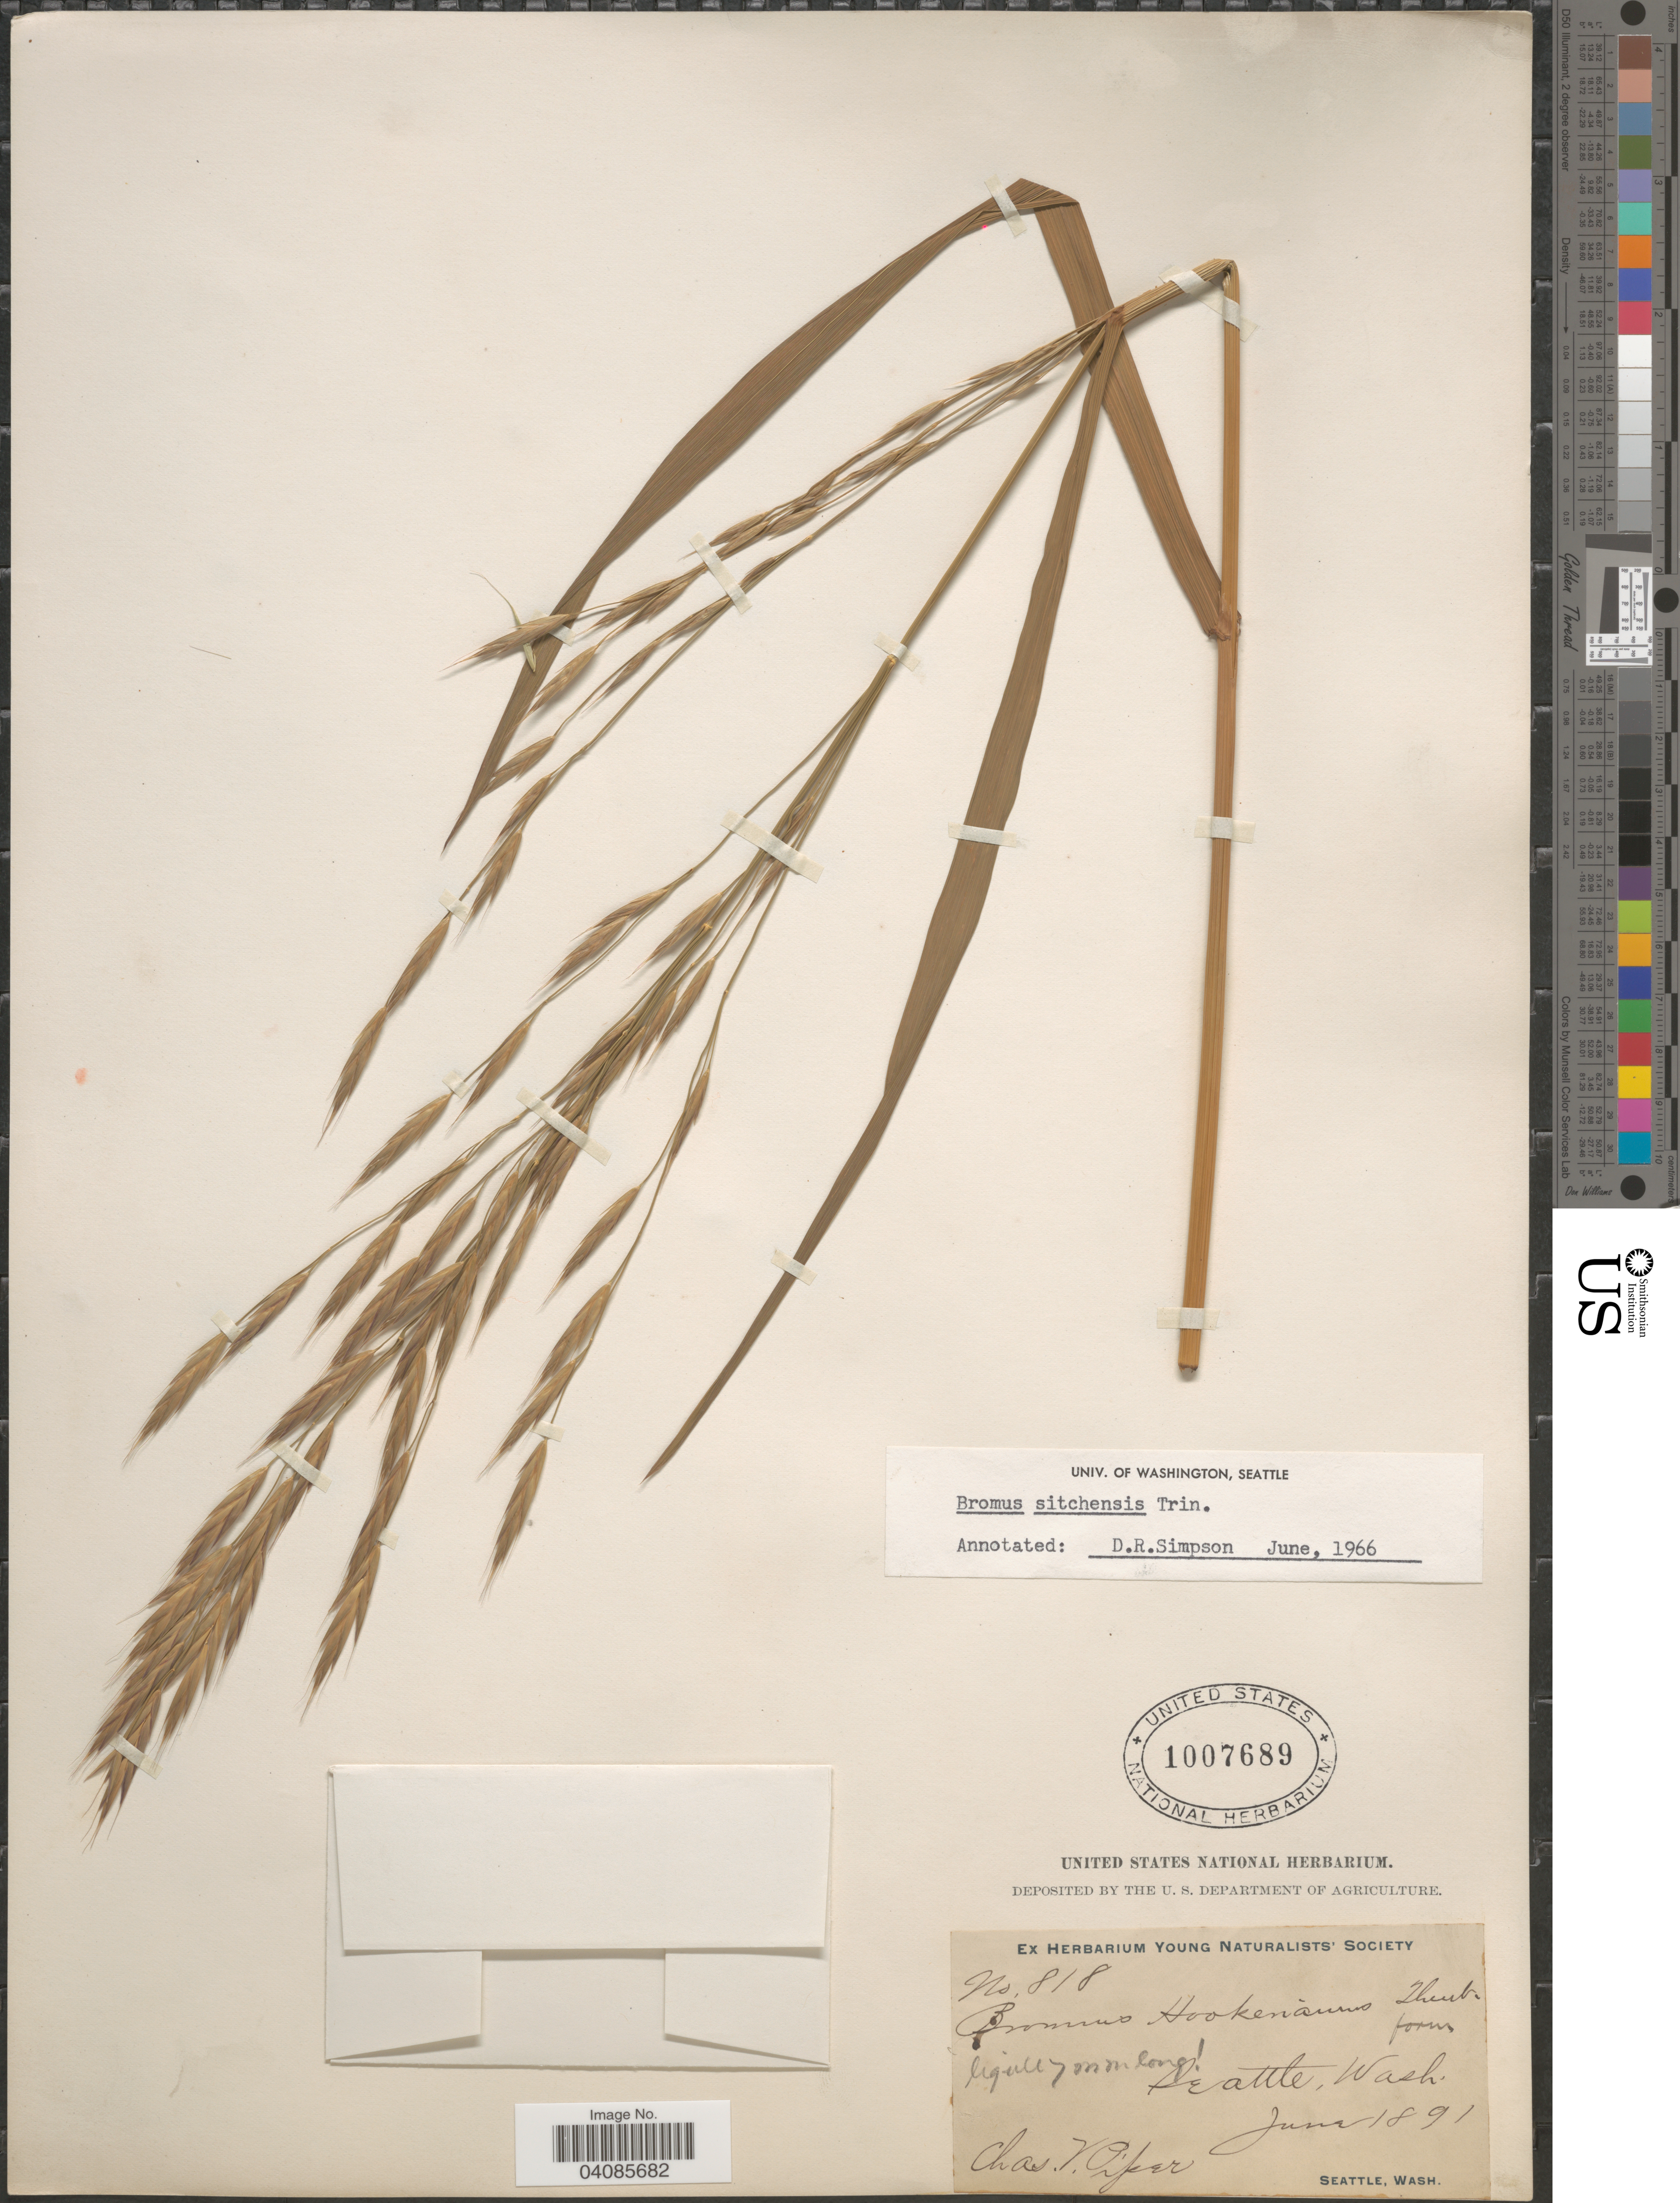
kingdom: Plantae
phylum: Tracheophyta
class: Liliopsida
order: Poales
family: Poaceae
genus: Bromus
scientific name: Bromus sitchensis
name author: Trin. in Bong.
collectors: C. V. Piper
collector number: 818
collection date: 1891-06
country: United States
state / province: Washington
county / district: King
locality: Seattle.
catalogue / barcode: US 1007689